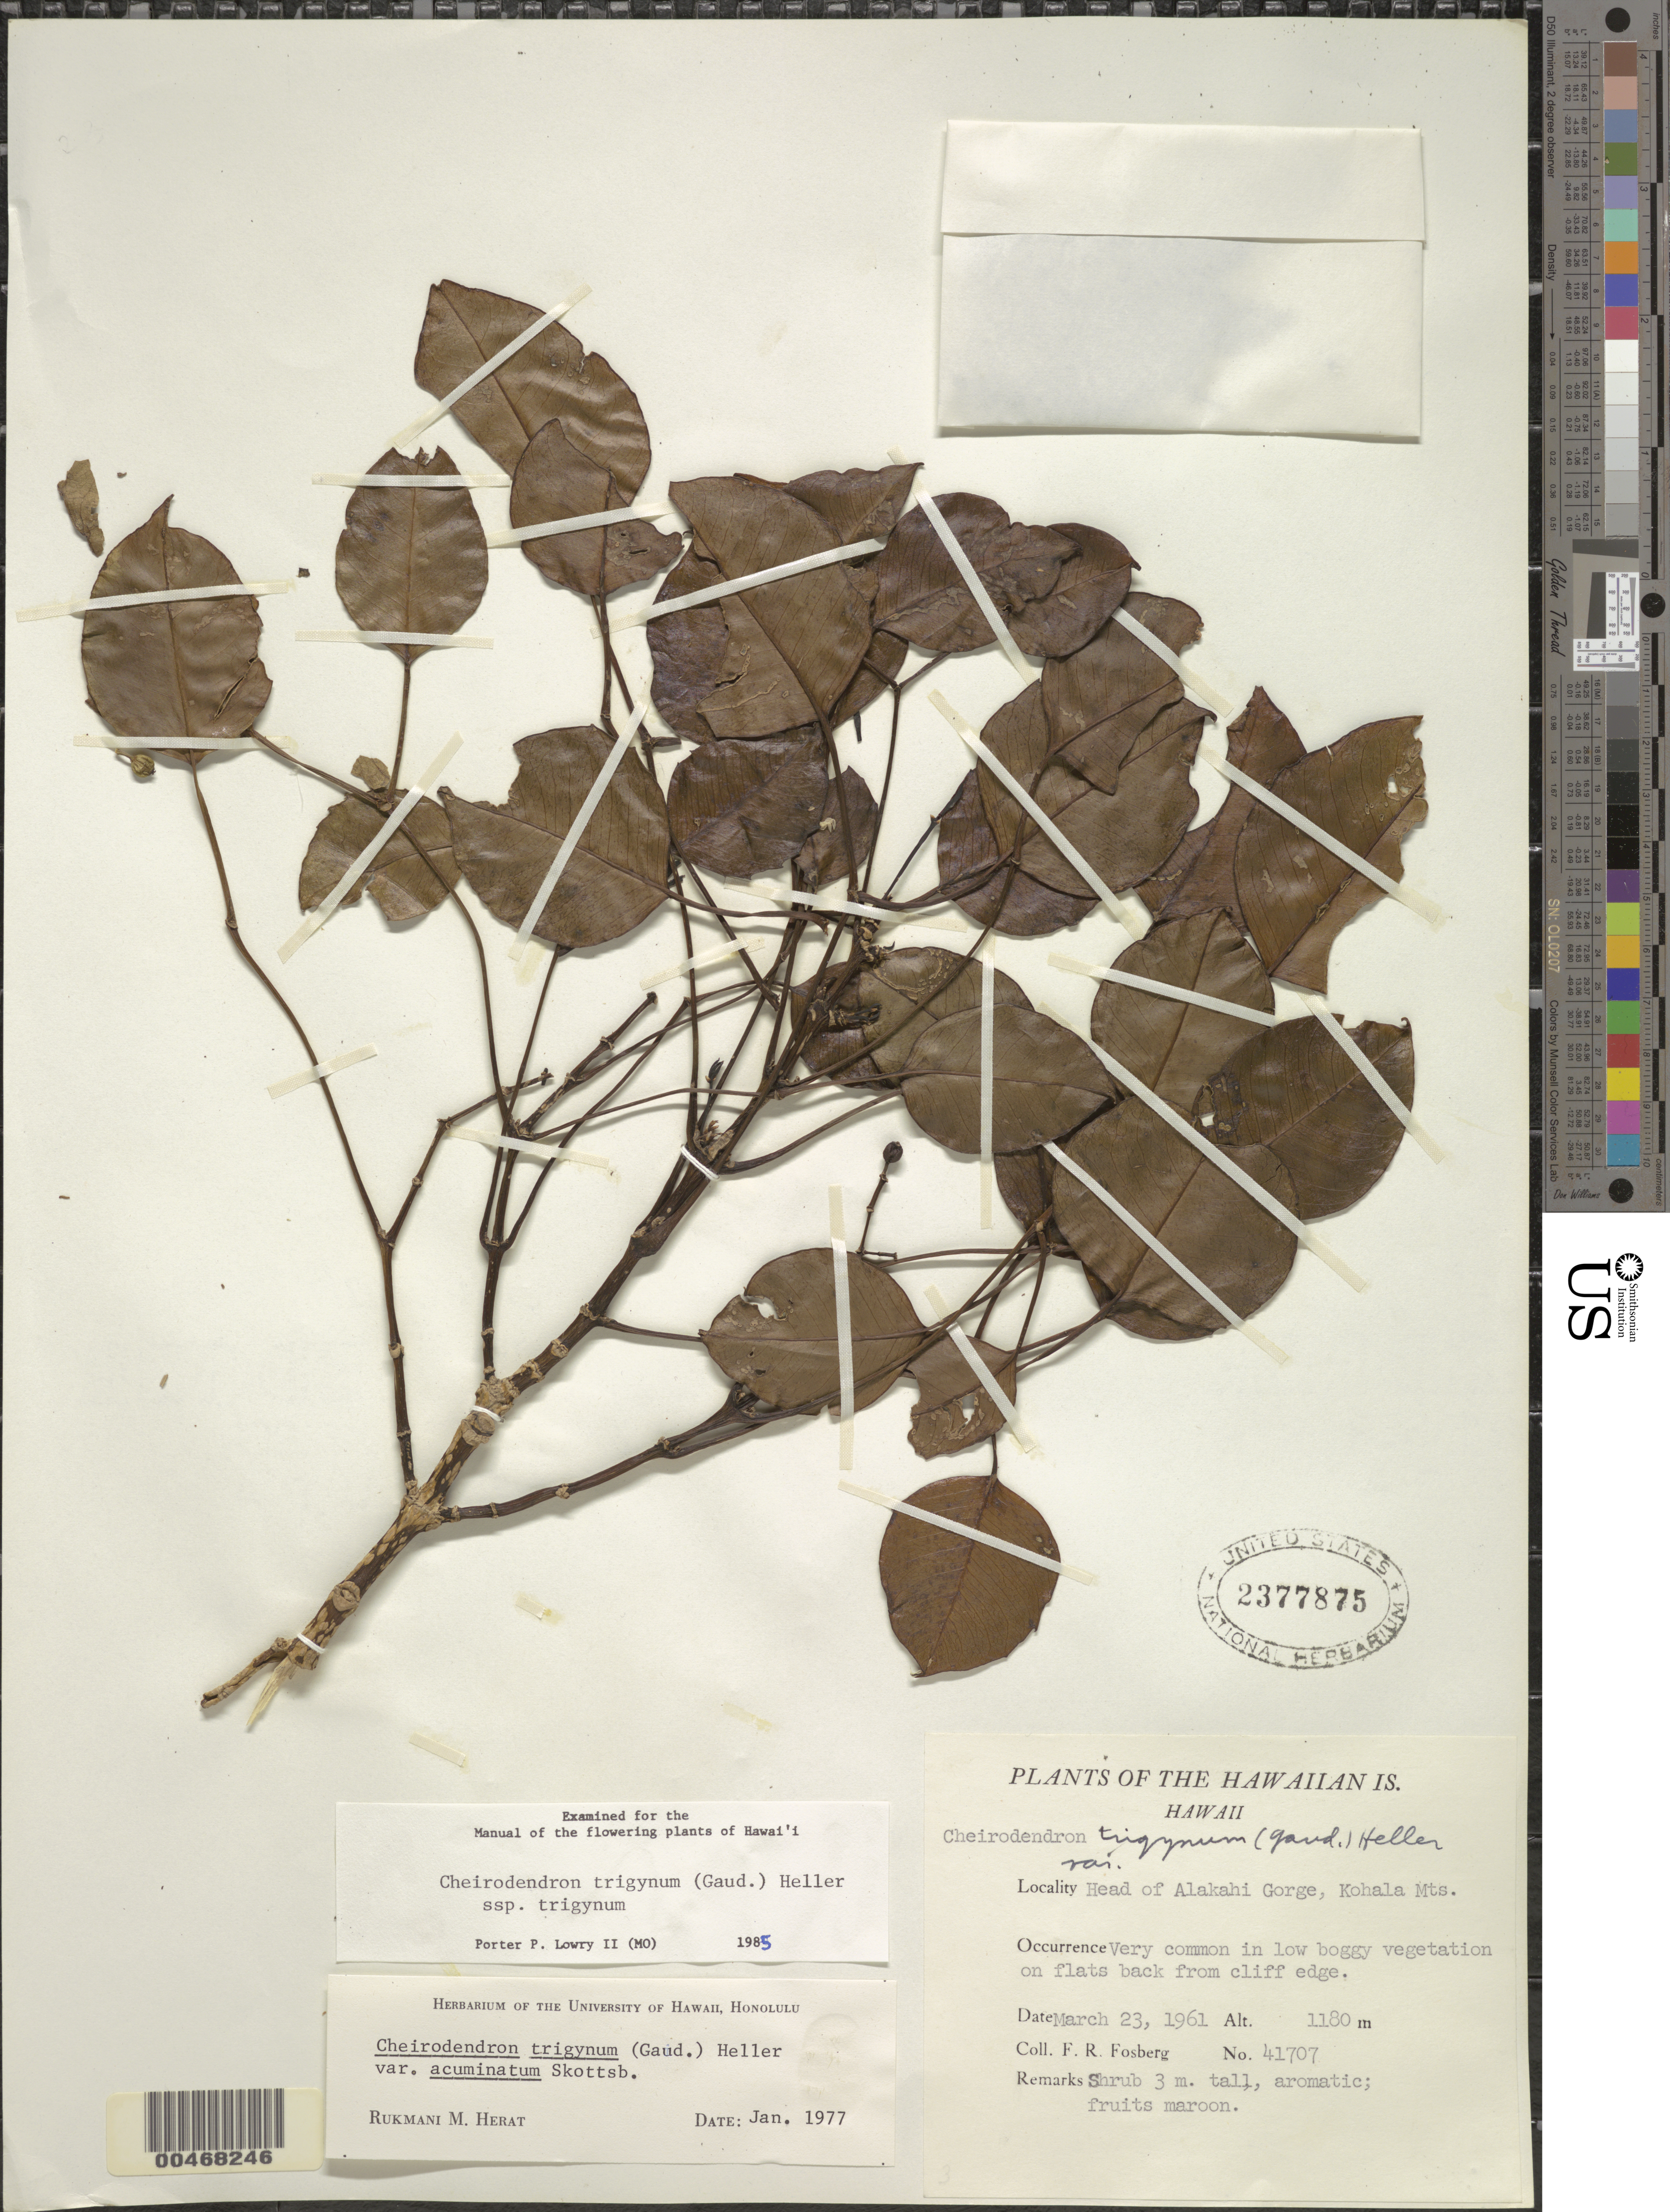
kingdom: Plantae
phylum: Tracheophyta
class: Magnoliopsida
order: Apiales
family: Araliaceae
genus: Cheirodendron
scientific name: Cheirodendron trigynum subsp. trigynum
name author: (Gaudich.) A. Heller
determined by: Lowry, P. P., (MO), Missouri Botanical Garden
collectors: F. R. Fosberg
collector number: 41707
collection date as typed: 23 Mar 1961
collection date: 1961-03-23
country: United States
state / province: Hawaii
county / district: Hawaii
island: Hawaii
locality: Head of Alakahi Gorge, Kohala Mts.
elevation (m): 1180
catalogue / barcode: US 2377875